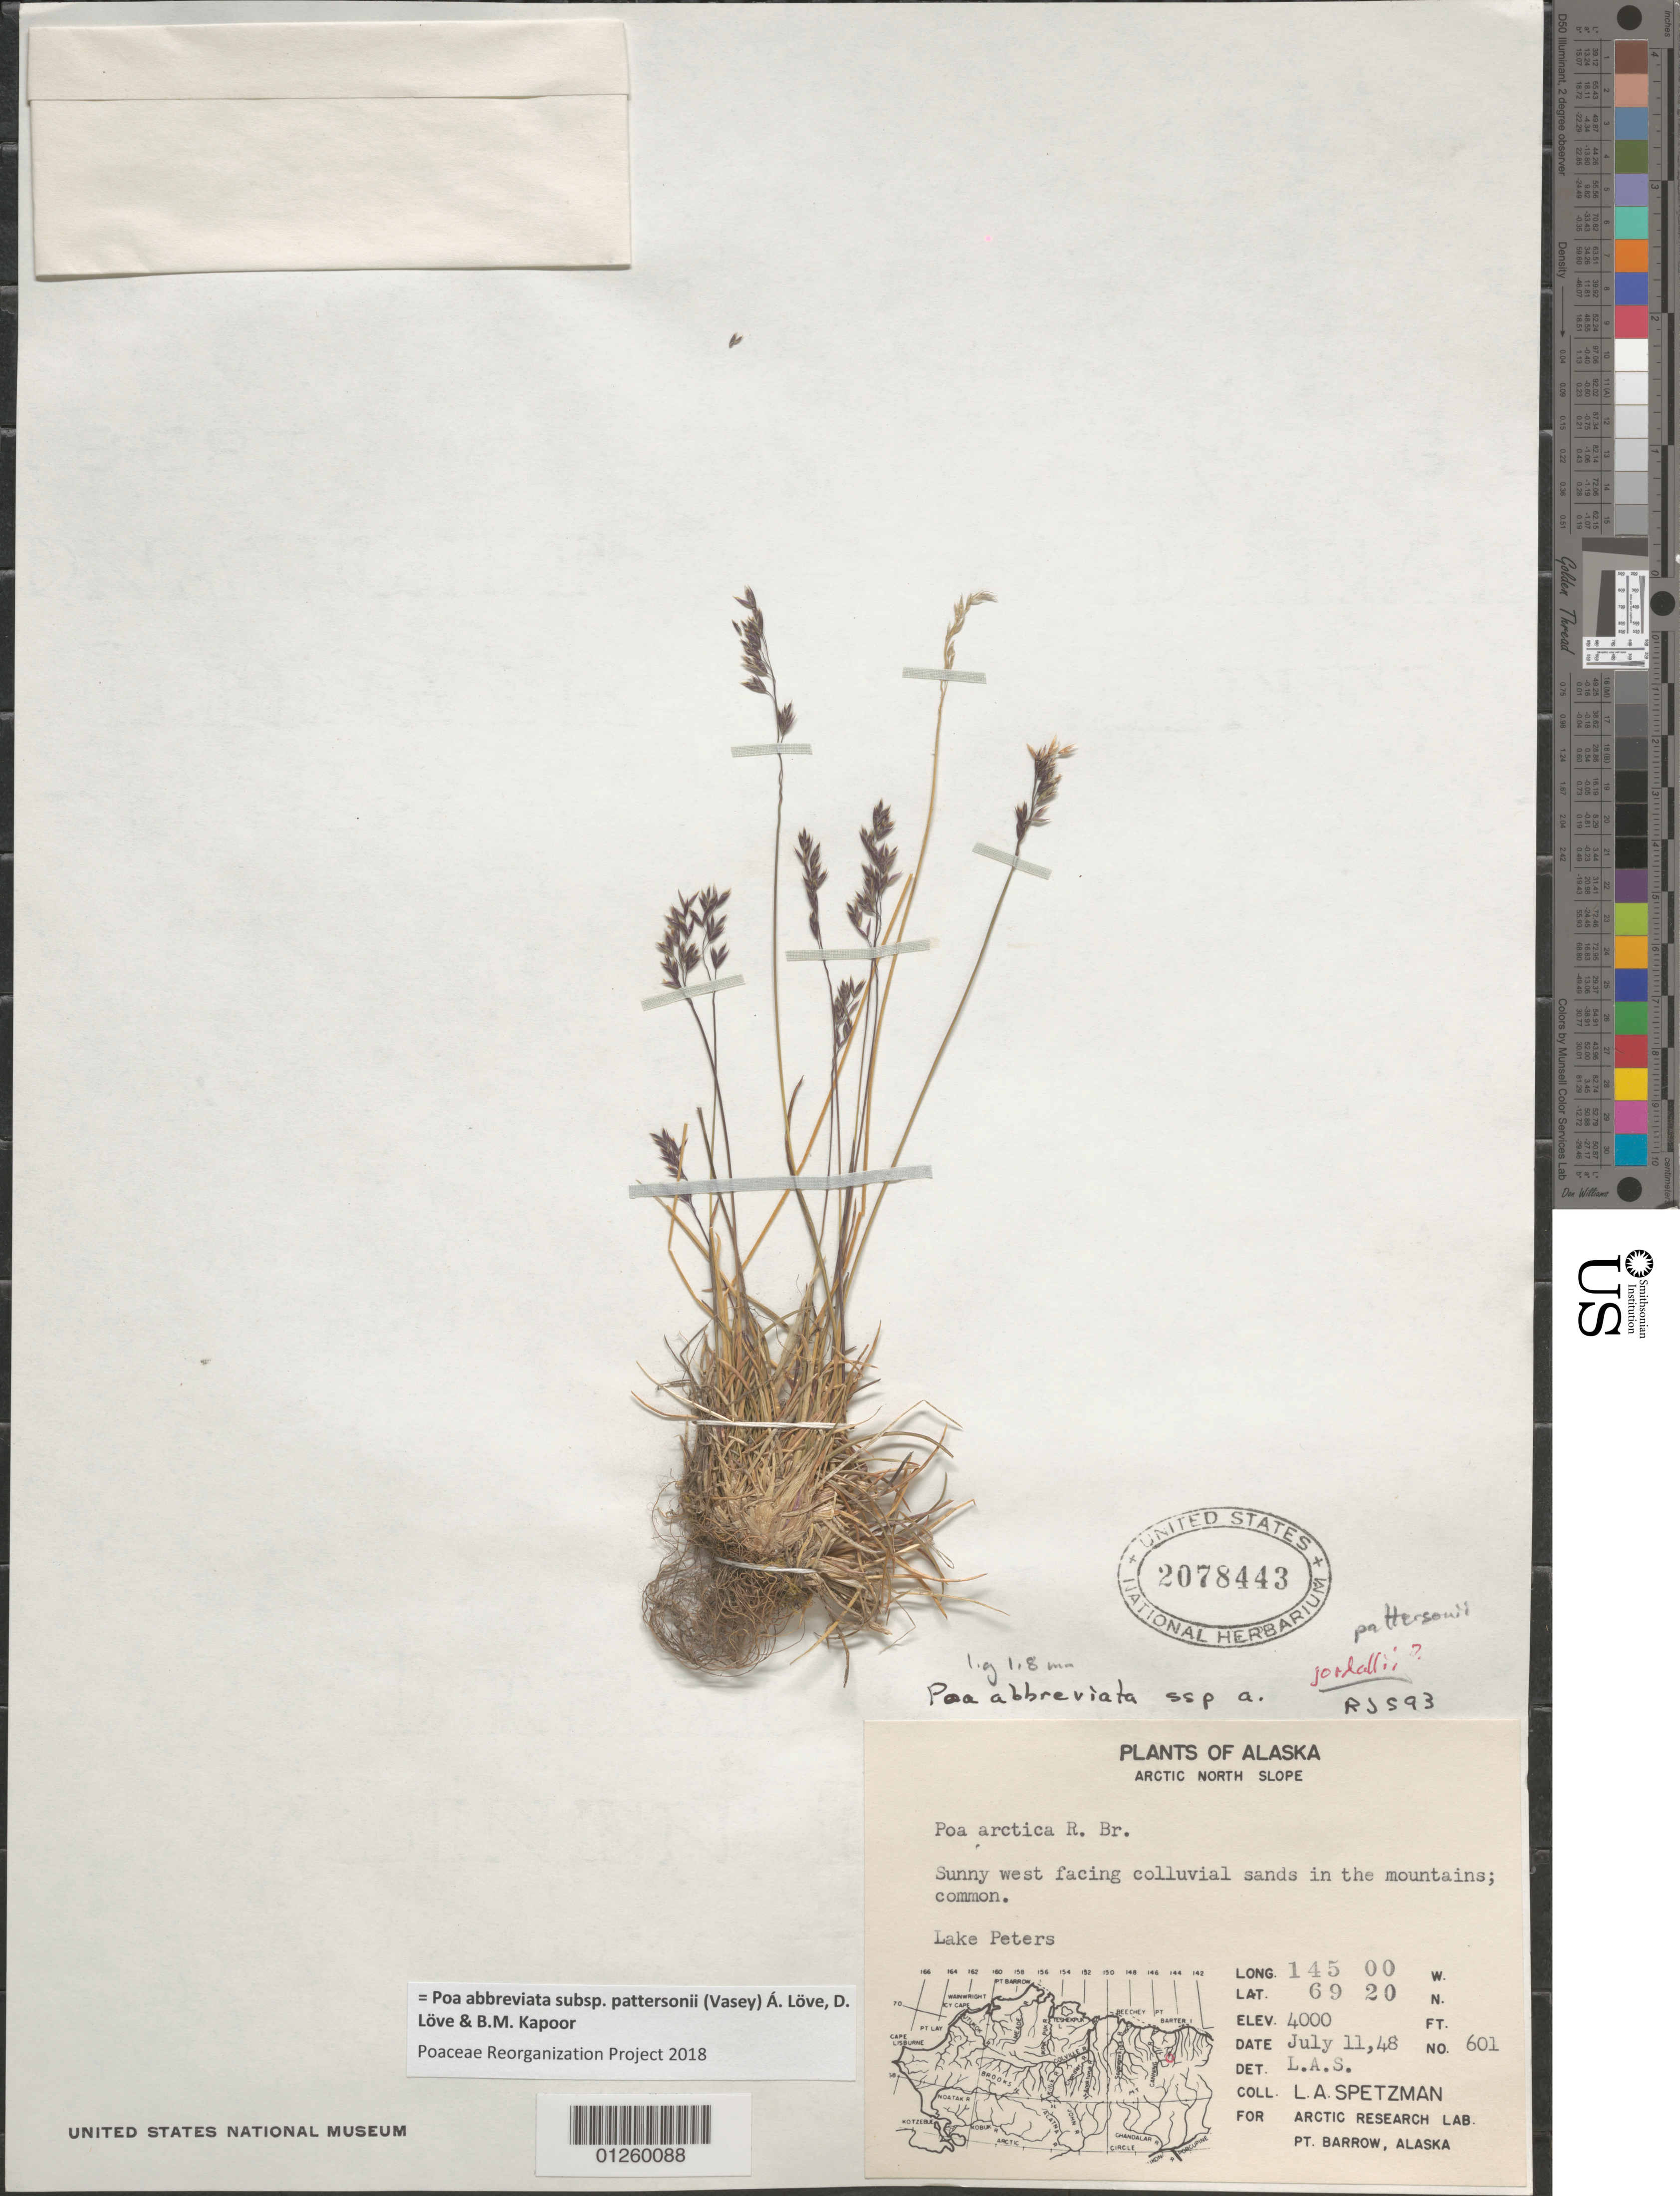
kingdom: Plantae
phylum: Tracheophyta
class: Liliopsida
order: Poales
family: Poaceae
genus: Poa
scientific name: Poa abbreviata subsp. pattersonii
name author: (Vasey) Á. Löve et al.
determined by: Poaceae Reorganization Project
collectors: L. Spetzman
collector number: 601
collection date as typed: July 11 1948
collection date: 1948-07-11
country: United States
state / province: Alaska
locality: Lake Peters. sunny west facing colluvial sands in the mountains.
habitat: sunny west facing colluvial sands in the mountains.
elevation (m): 1219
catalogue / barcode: US 2078443